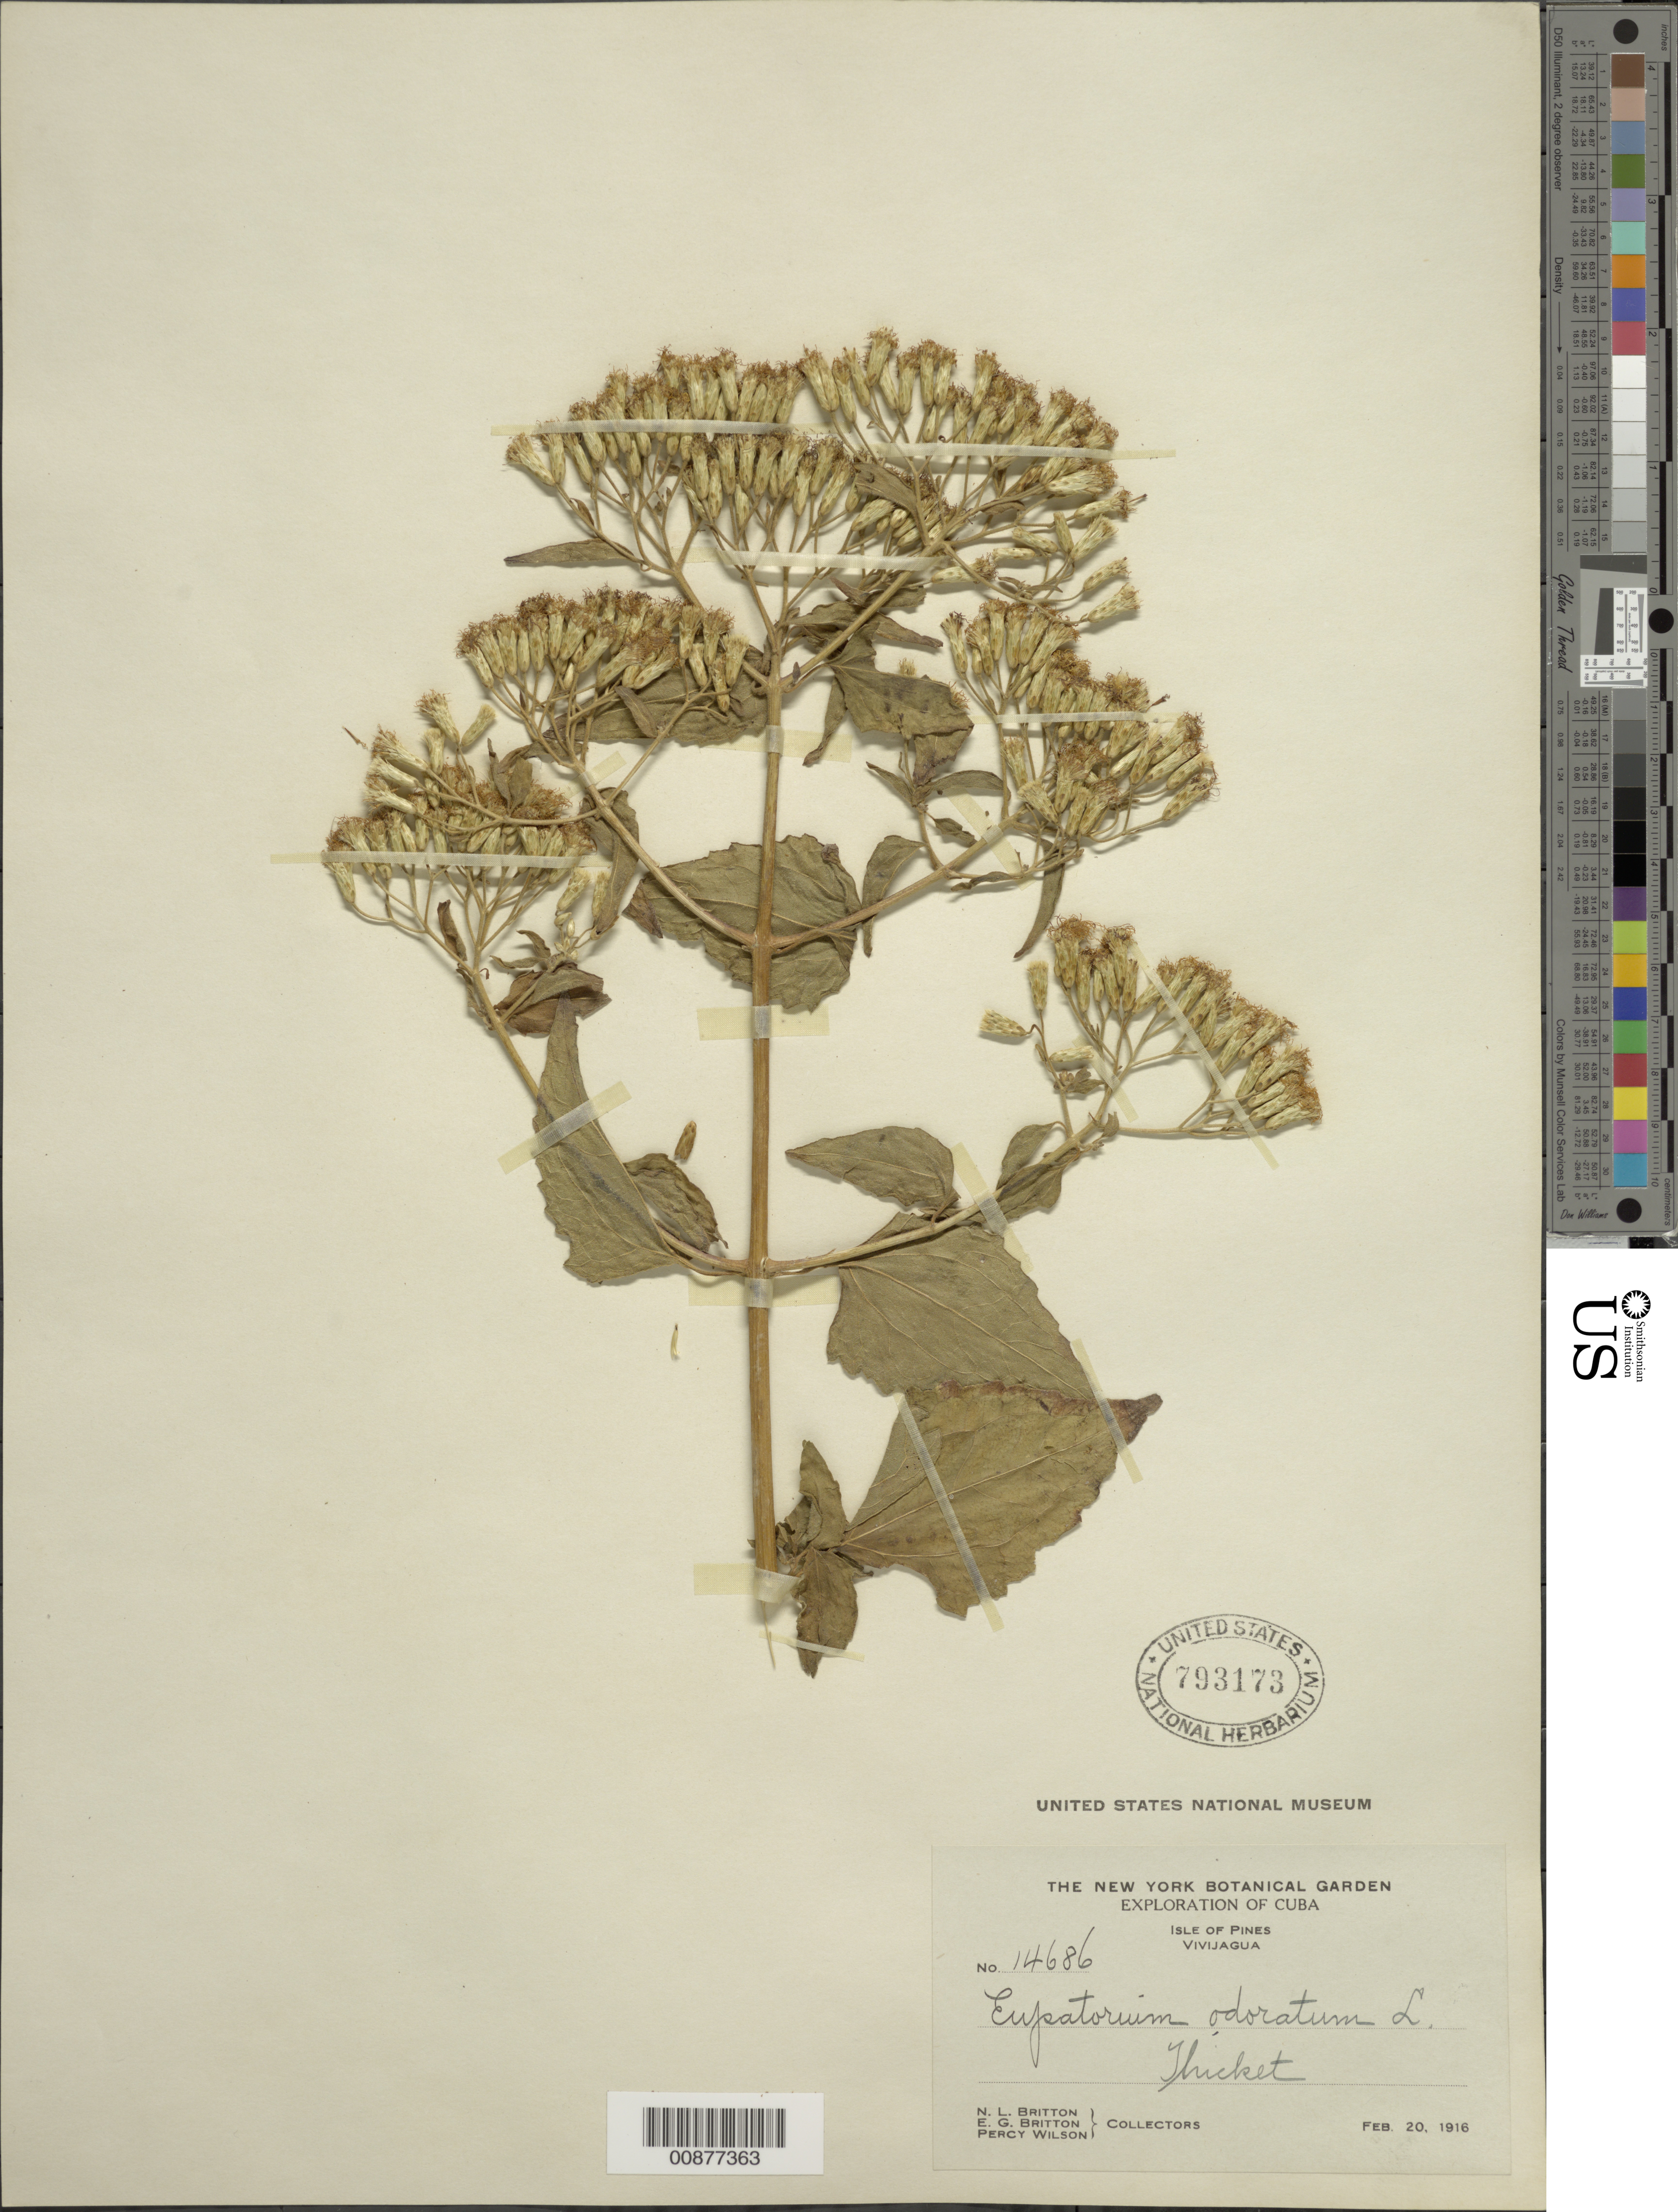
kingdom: Plantae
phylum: Tracheophyta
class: Magnoliopsida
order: Asterales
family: Asteraceae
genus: Chromolaena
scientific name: Chromolaena odorata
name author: (L.) R.M. King & H. Rob.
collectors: N. Britton, E. G. Britton & P. Wilson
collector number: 14686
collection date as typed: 20 Feb 1916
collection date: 1916-02-20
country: Cuba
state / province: Isla de La Juventud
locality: Vivijagua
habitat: Thicket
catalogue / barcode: US 793173